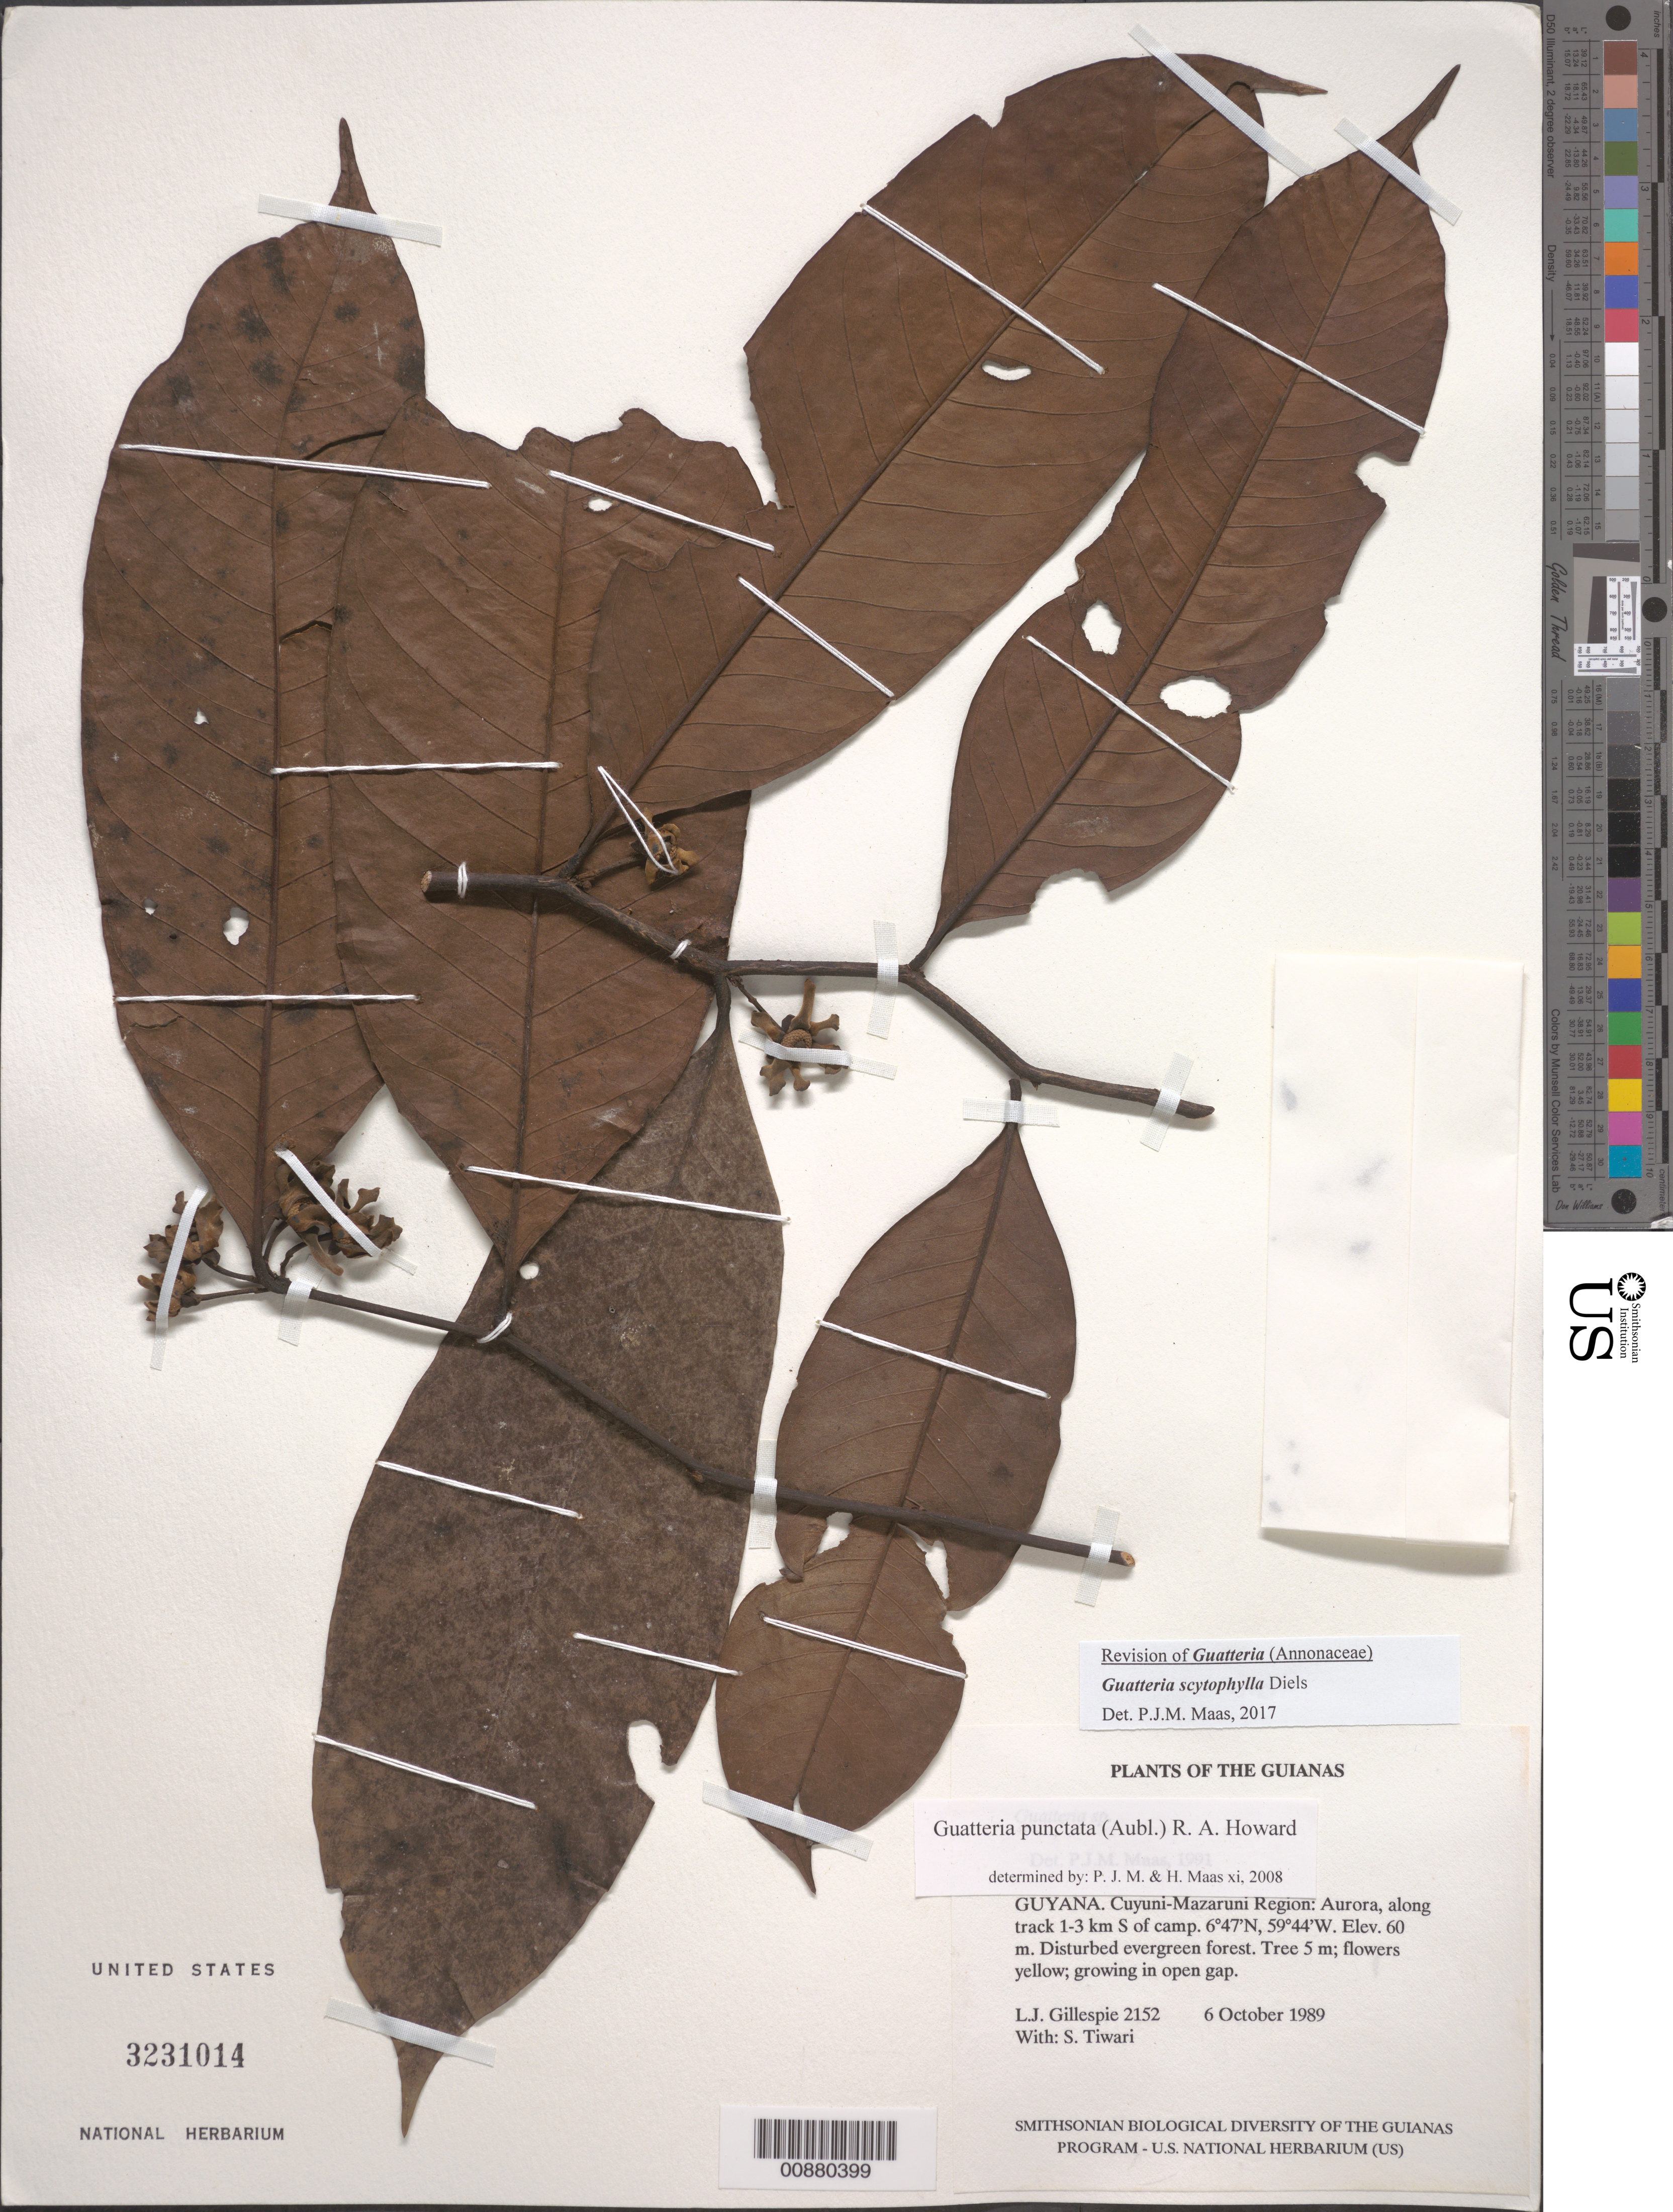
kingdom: Plantae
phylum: Tracheophyta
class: Magnoliopsida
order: Magnoliales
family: Annonaceae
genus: Guatteria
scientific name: Guatteria scytophylla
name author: Diels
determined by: Maas, Paul J.; Maas, H.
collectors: L. J. Gillespie & S. Tiwari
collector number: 2152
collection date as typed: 6 October 1989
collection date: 1989-10-06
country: Guyana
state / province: Cuyuni-Mazaruni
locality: Aurora, along track 1-3 km S of camp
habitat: Disturbed evergreen forest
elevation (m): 60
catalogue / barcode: US 3241014